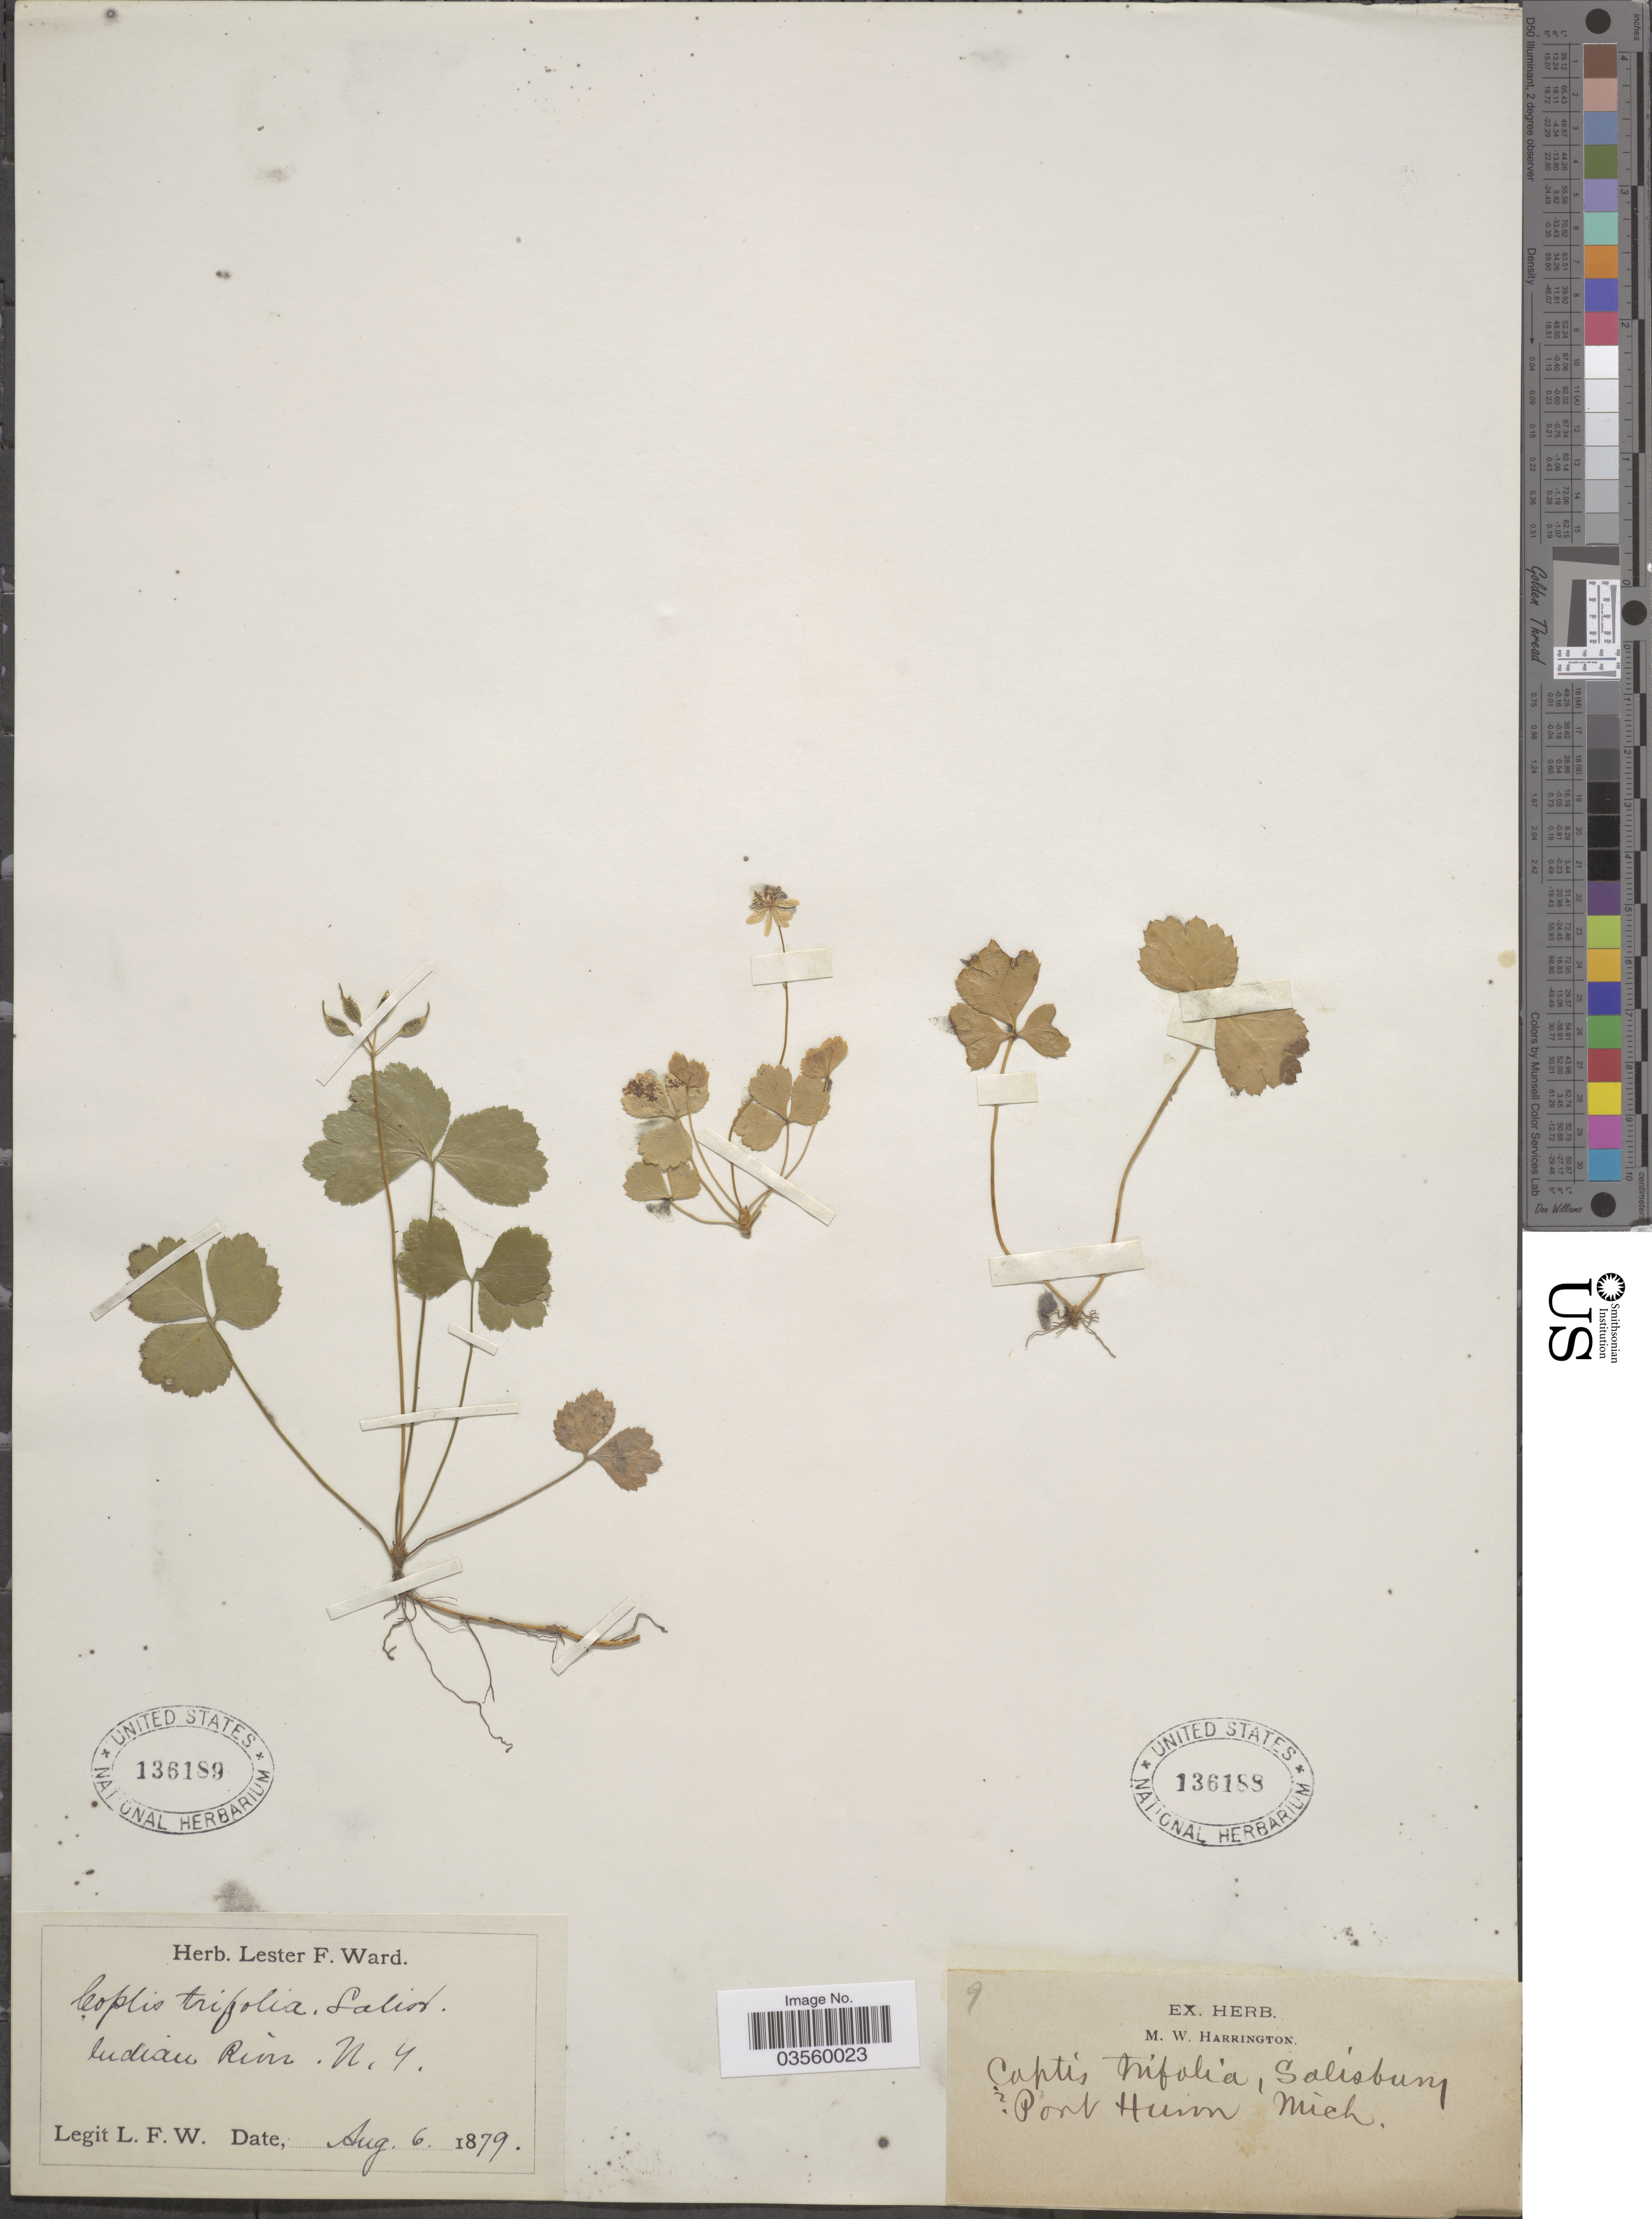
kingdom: Plantae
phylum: Tracheophyta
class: Magnoliopsida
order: Ranunculales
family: Ranunculaceae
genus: Coptis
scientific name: Coptis trifolia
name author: (L.) Salisb.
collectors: L. F. Ward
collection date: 1879-08-06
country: United States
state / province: New York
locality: Indian River.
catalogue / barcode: US 136189-2